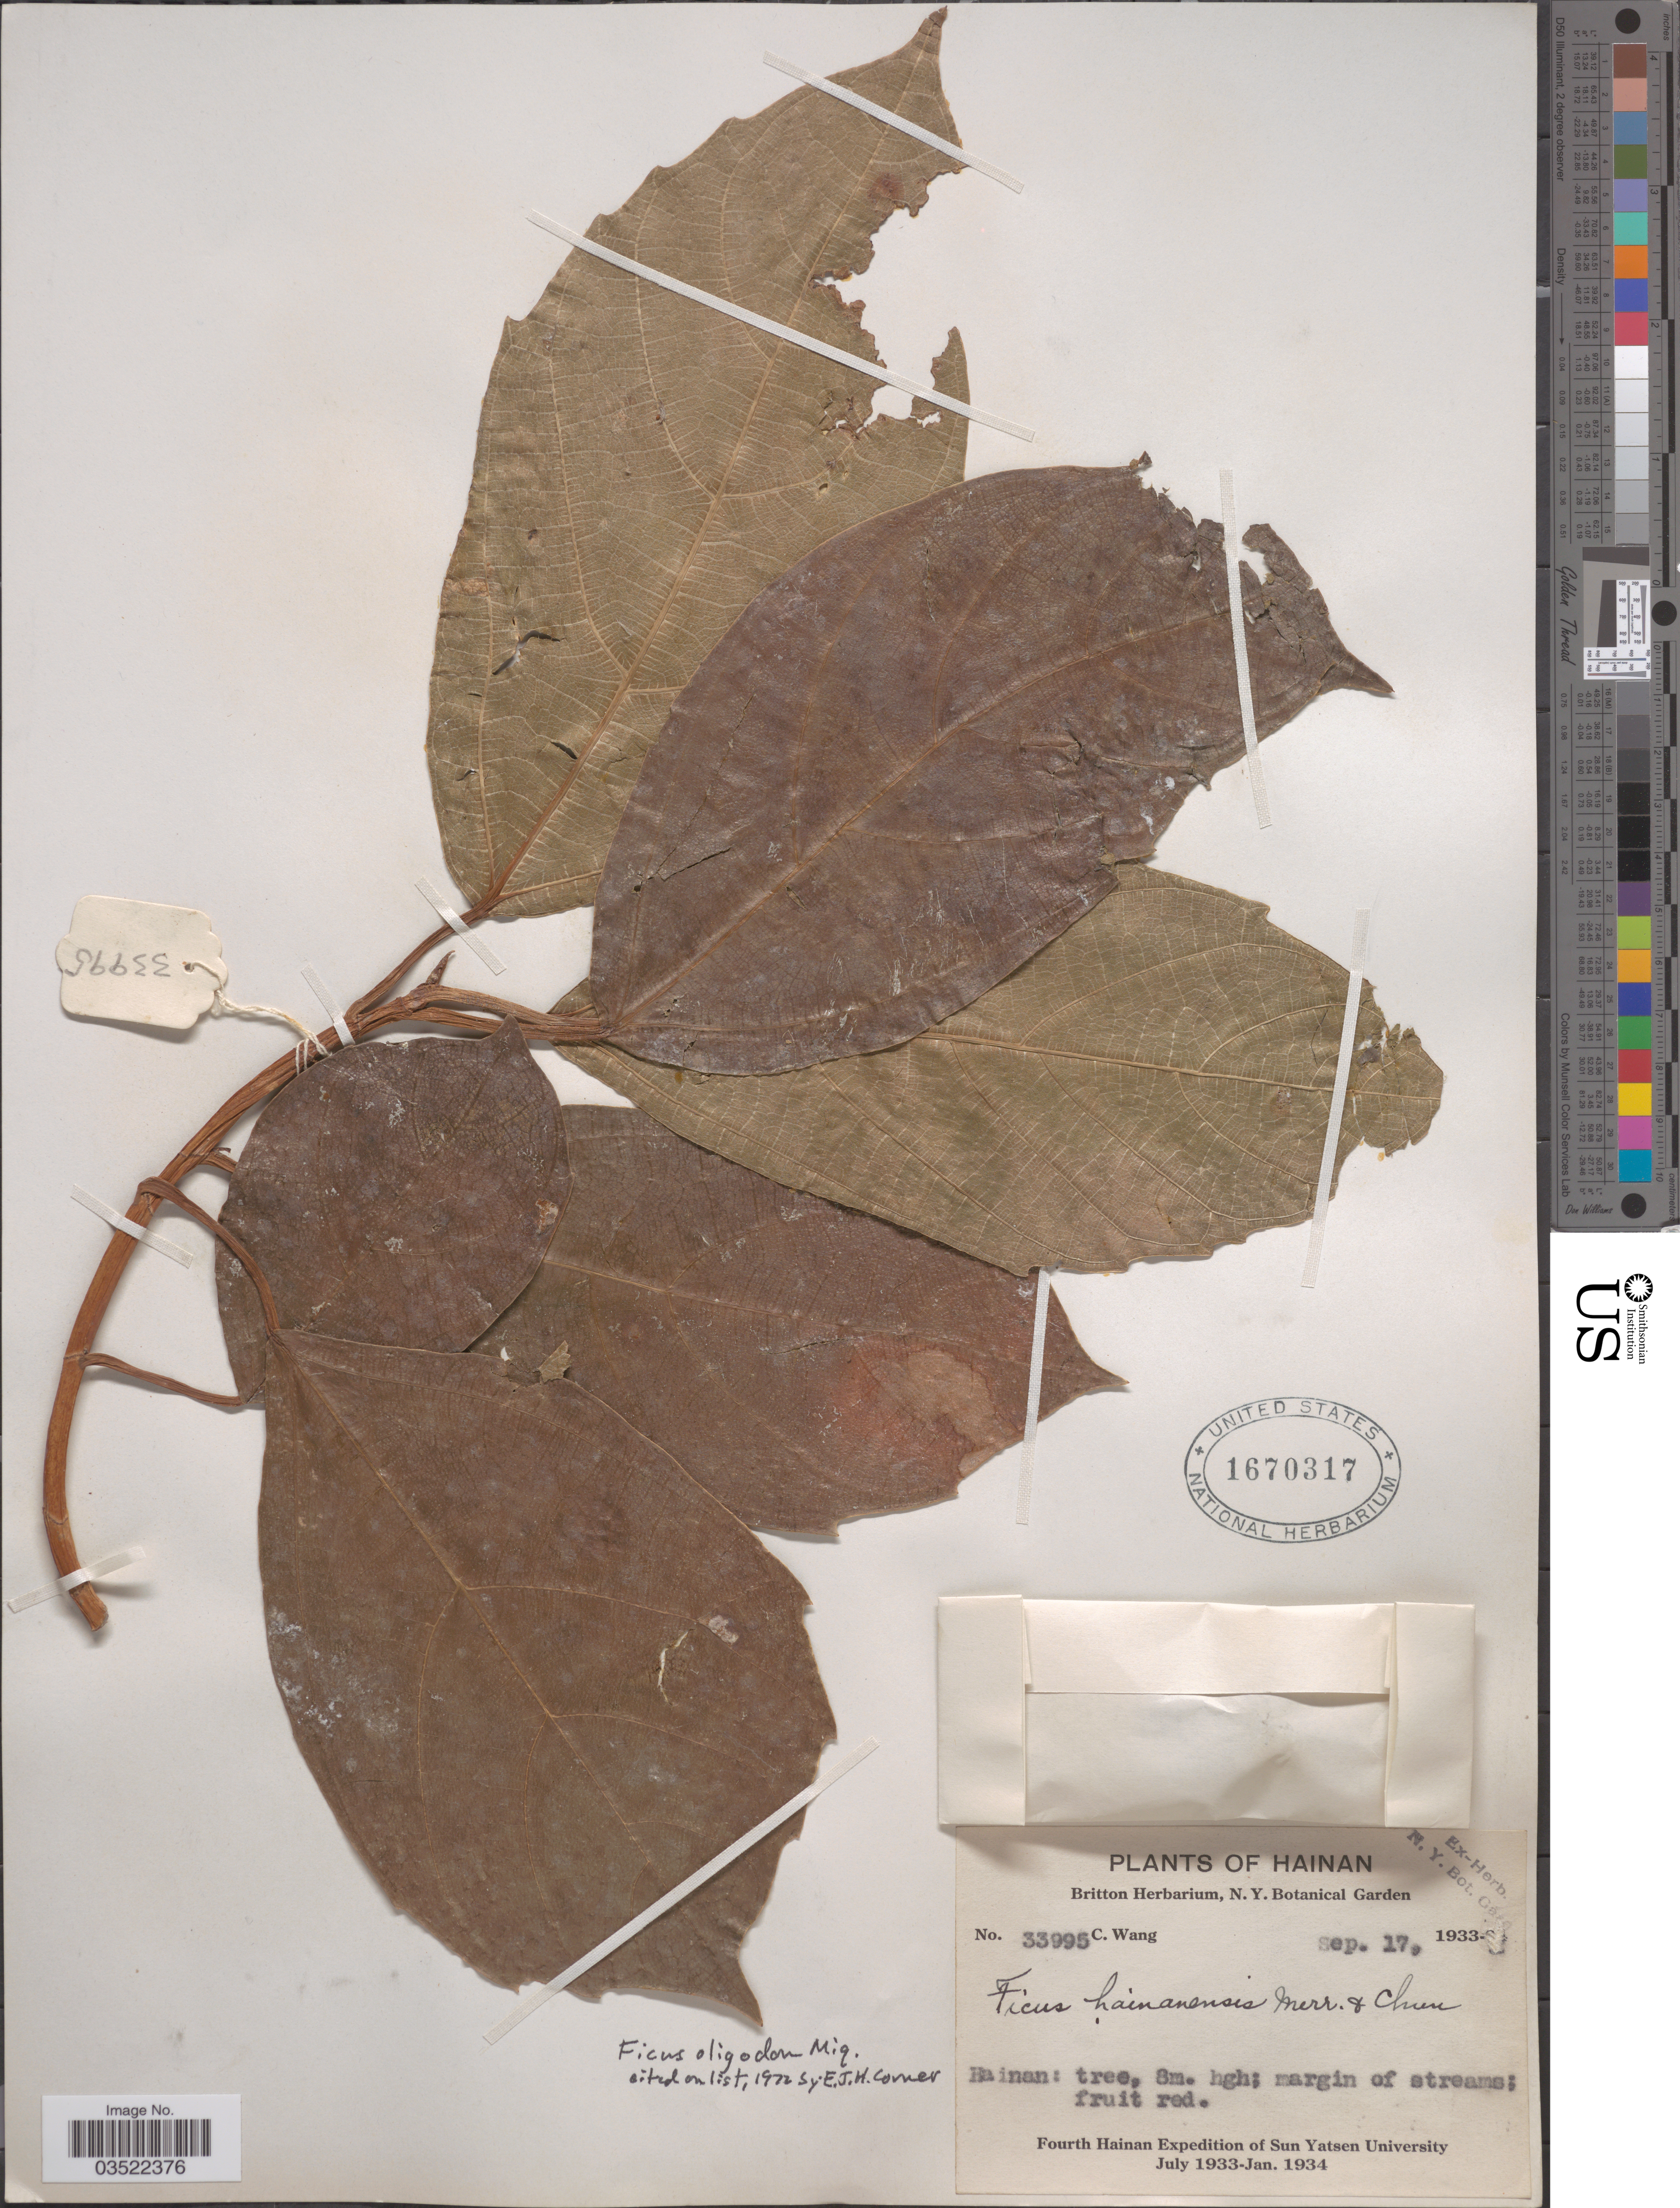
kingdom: Plantae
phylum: Tracheophyta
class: Magnoliopsida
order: Rosales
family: Moraceae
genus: Ficus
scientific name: Ficus oligodon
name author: Miq.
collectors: C. Wang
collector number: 33995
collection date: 1933-09-17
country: China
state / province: Hainan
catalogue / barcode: US 1670317